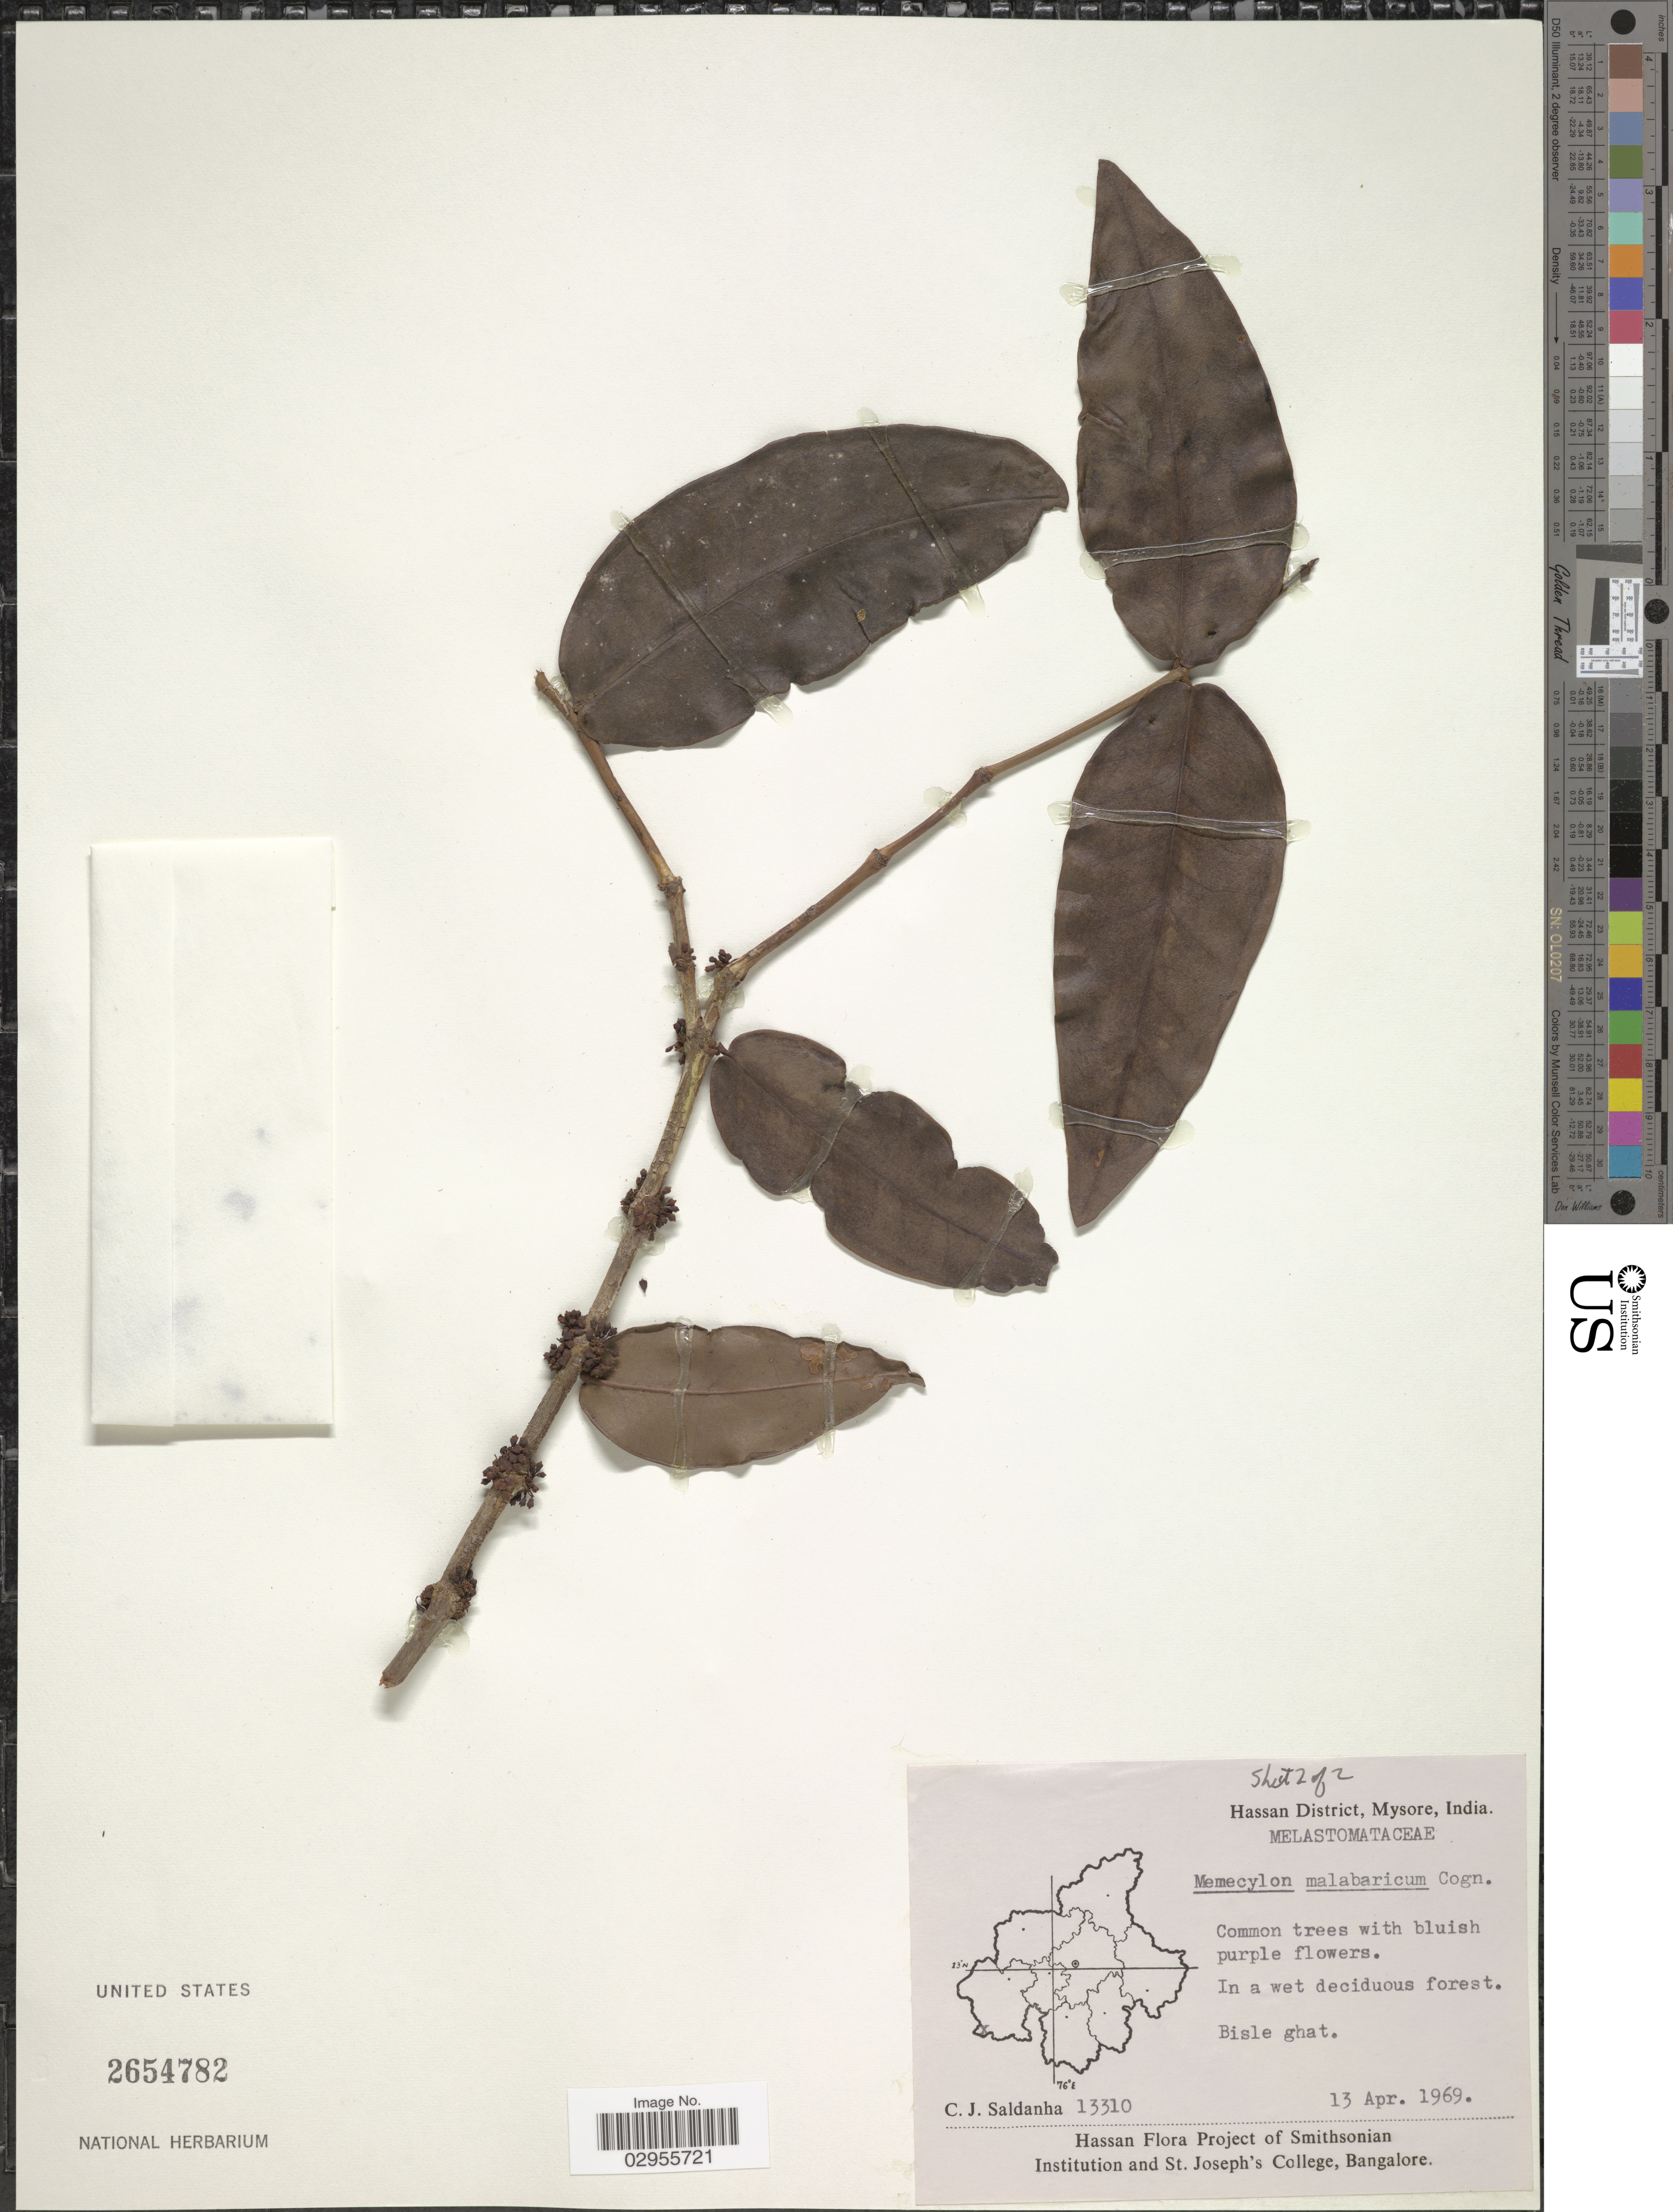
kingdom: Plantae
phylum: Tracheophyta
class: Magnoliopsida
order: Myrtales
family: Melastomataceae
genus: Memecylon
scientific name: Memecylon malabaricum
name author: Cogn.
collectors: C. J. Saldanha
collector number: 13310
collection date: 1969-04-13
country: India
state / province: Karnataka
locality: Hassan District, Mysore. Bisle ghat.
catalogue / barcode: US 2654782